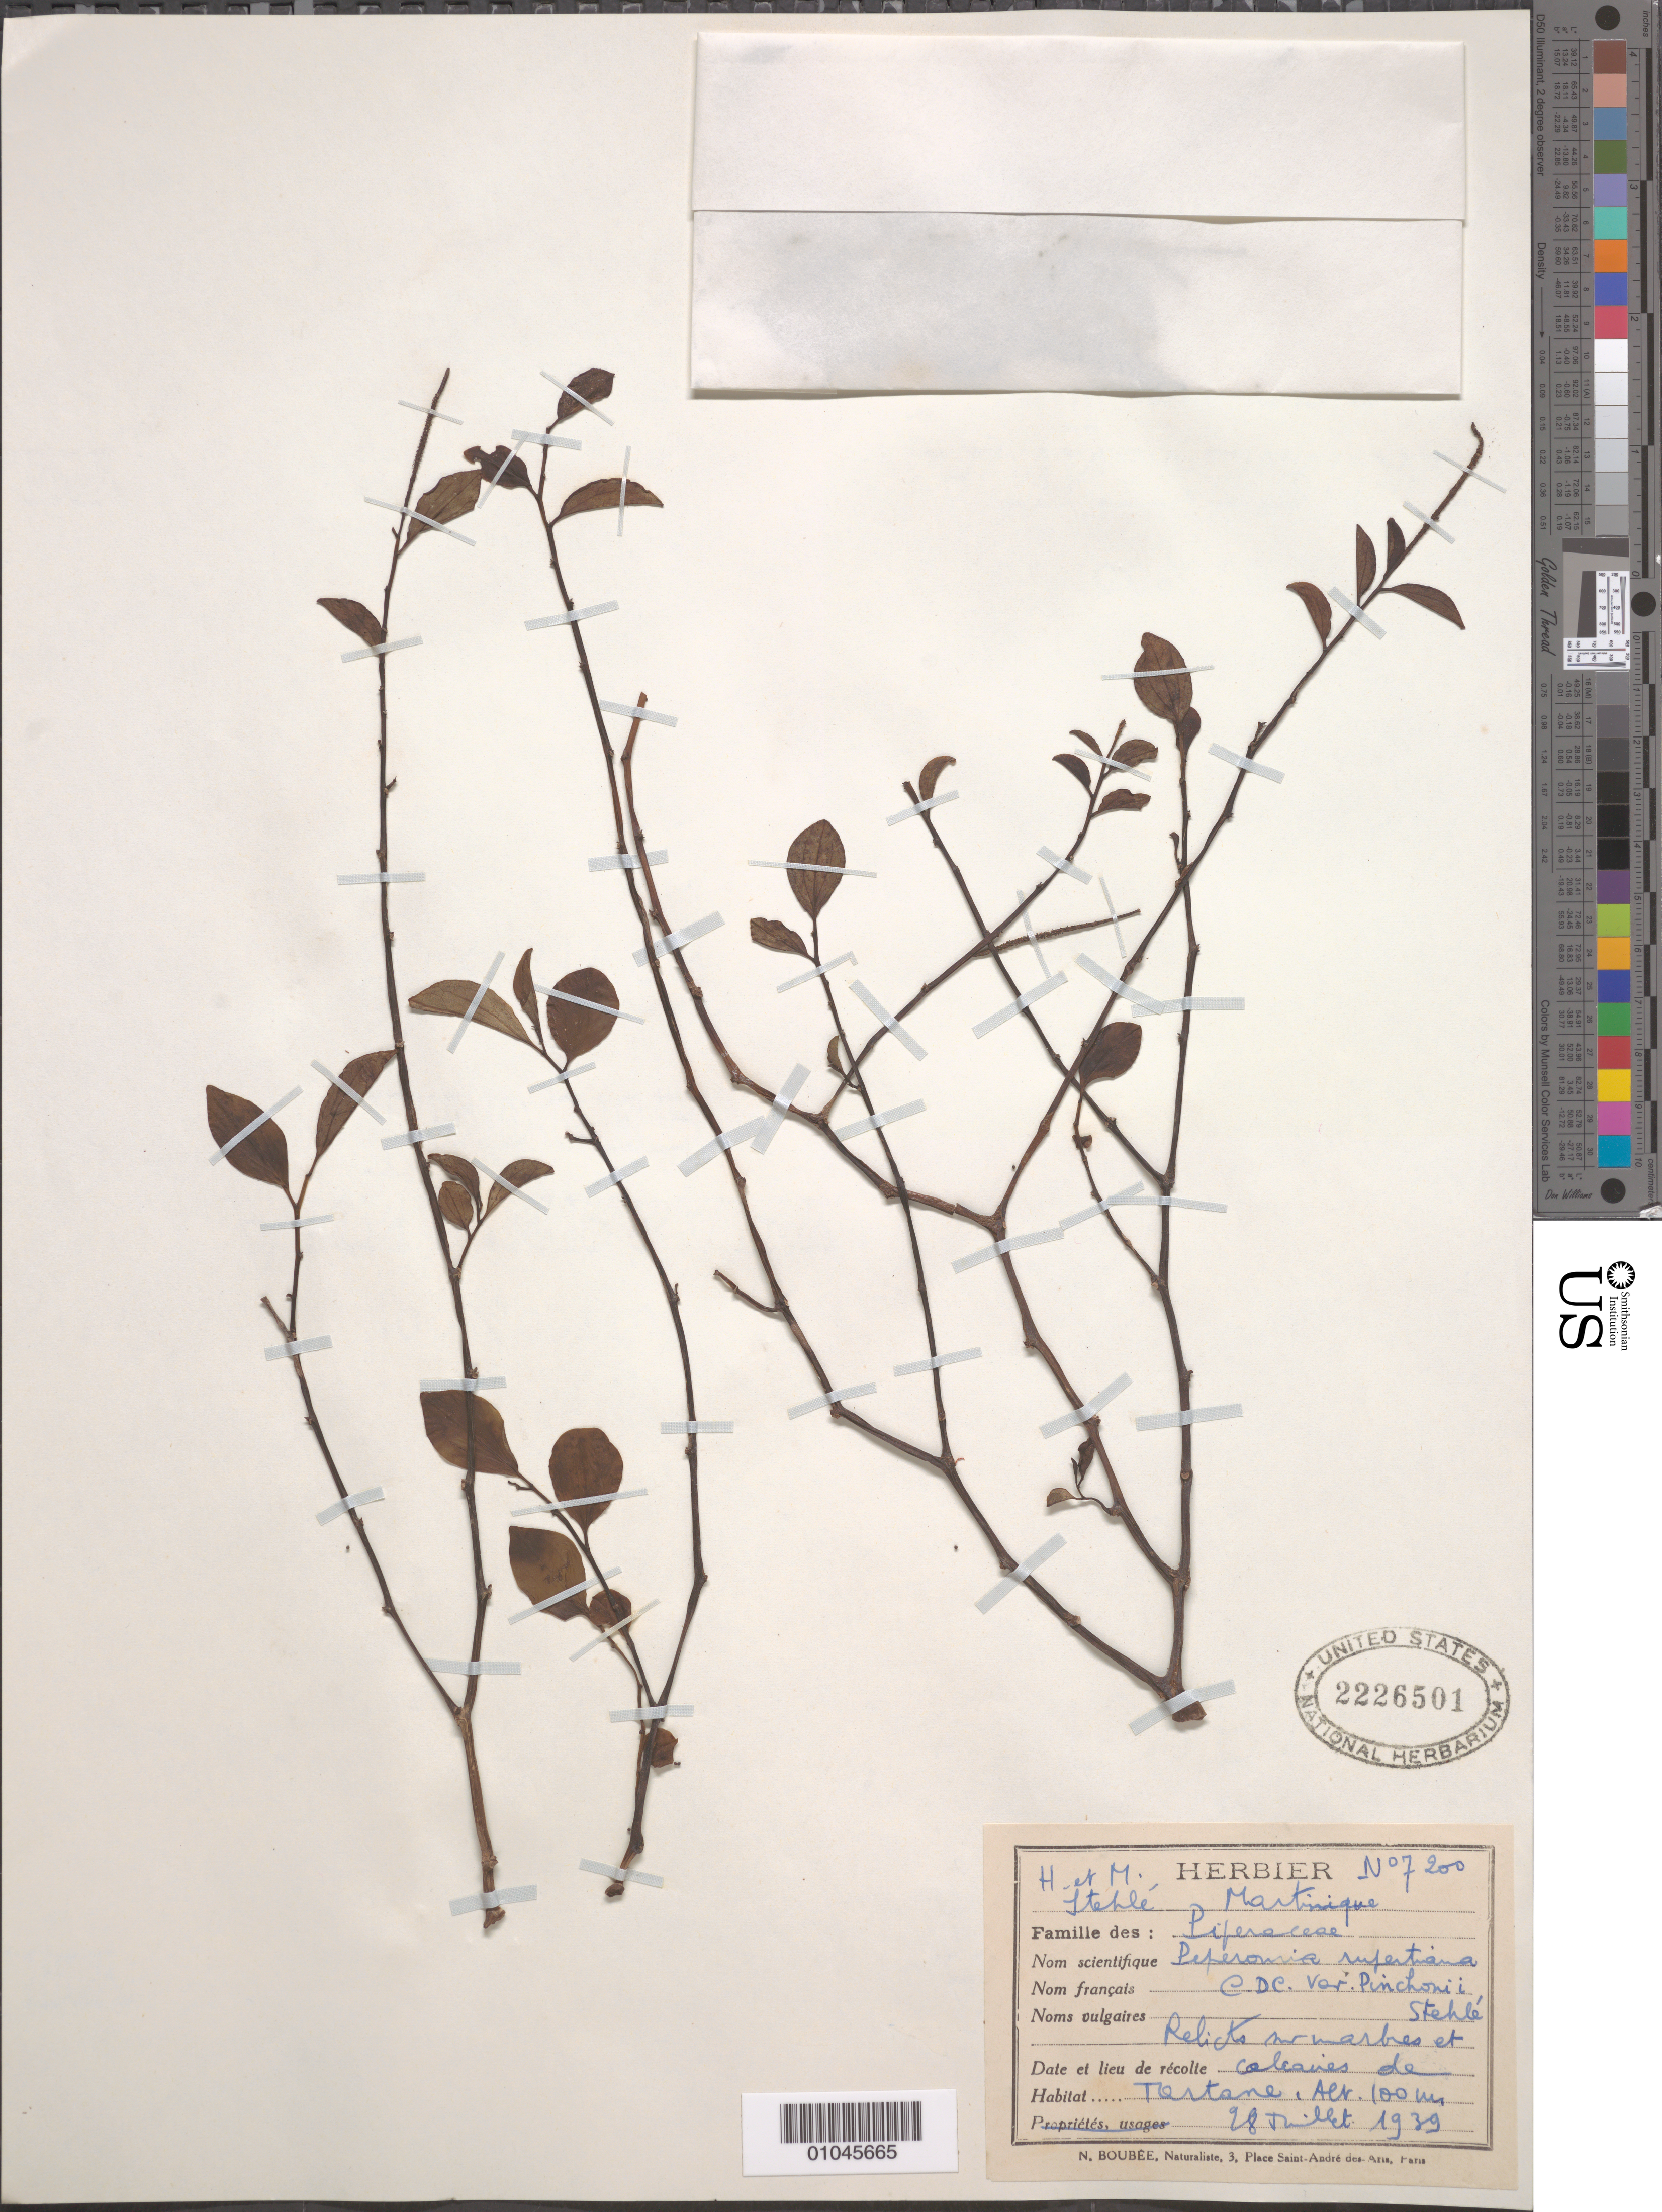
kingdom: Plantae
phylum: Tracheophyta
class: Magnoliopsida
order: Piperales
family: Piperaceae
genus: Peperomia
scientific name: Peperomia rupertiana var. pinchonii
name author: Stehlé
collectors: H. Stehlé & M. Stehlé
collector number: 7200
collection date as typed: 28 Jul 1939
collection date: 1939-07-28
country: Martinique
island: Martinique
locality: Tertane.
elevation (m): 120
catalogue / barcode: US 2226501